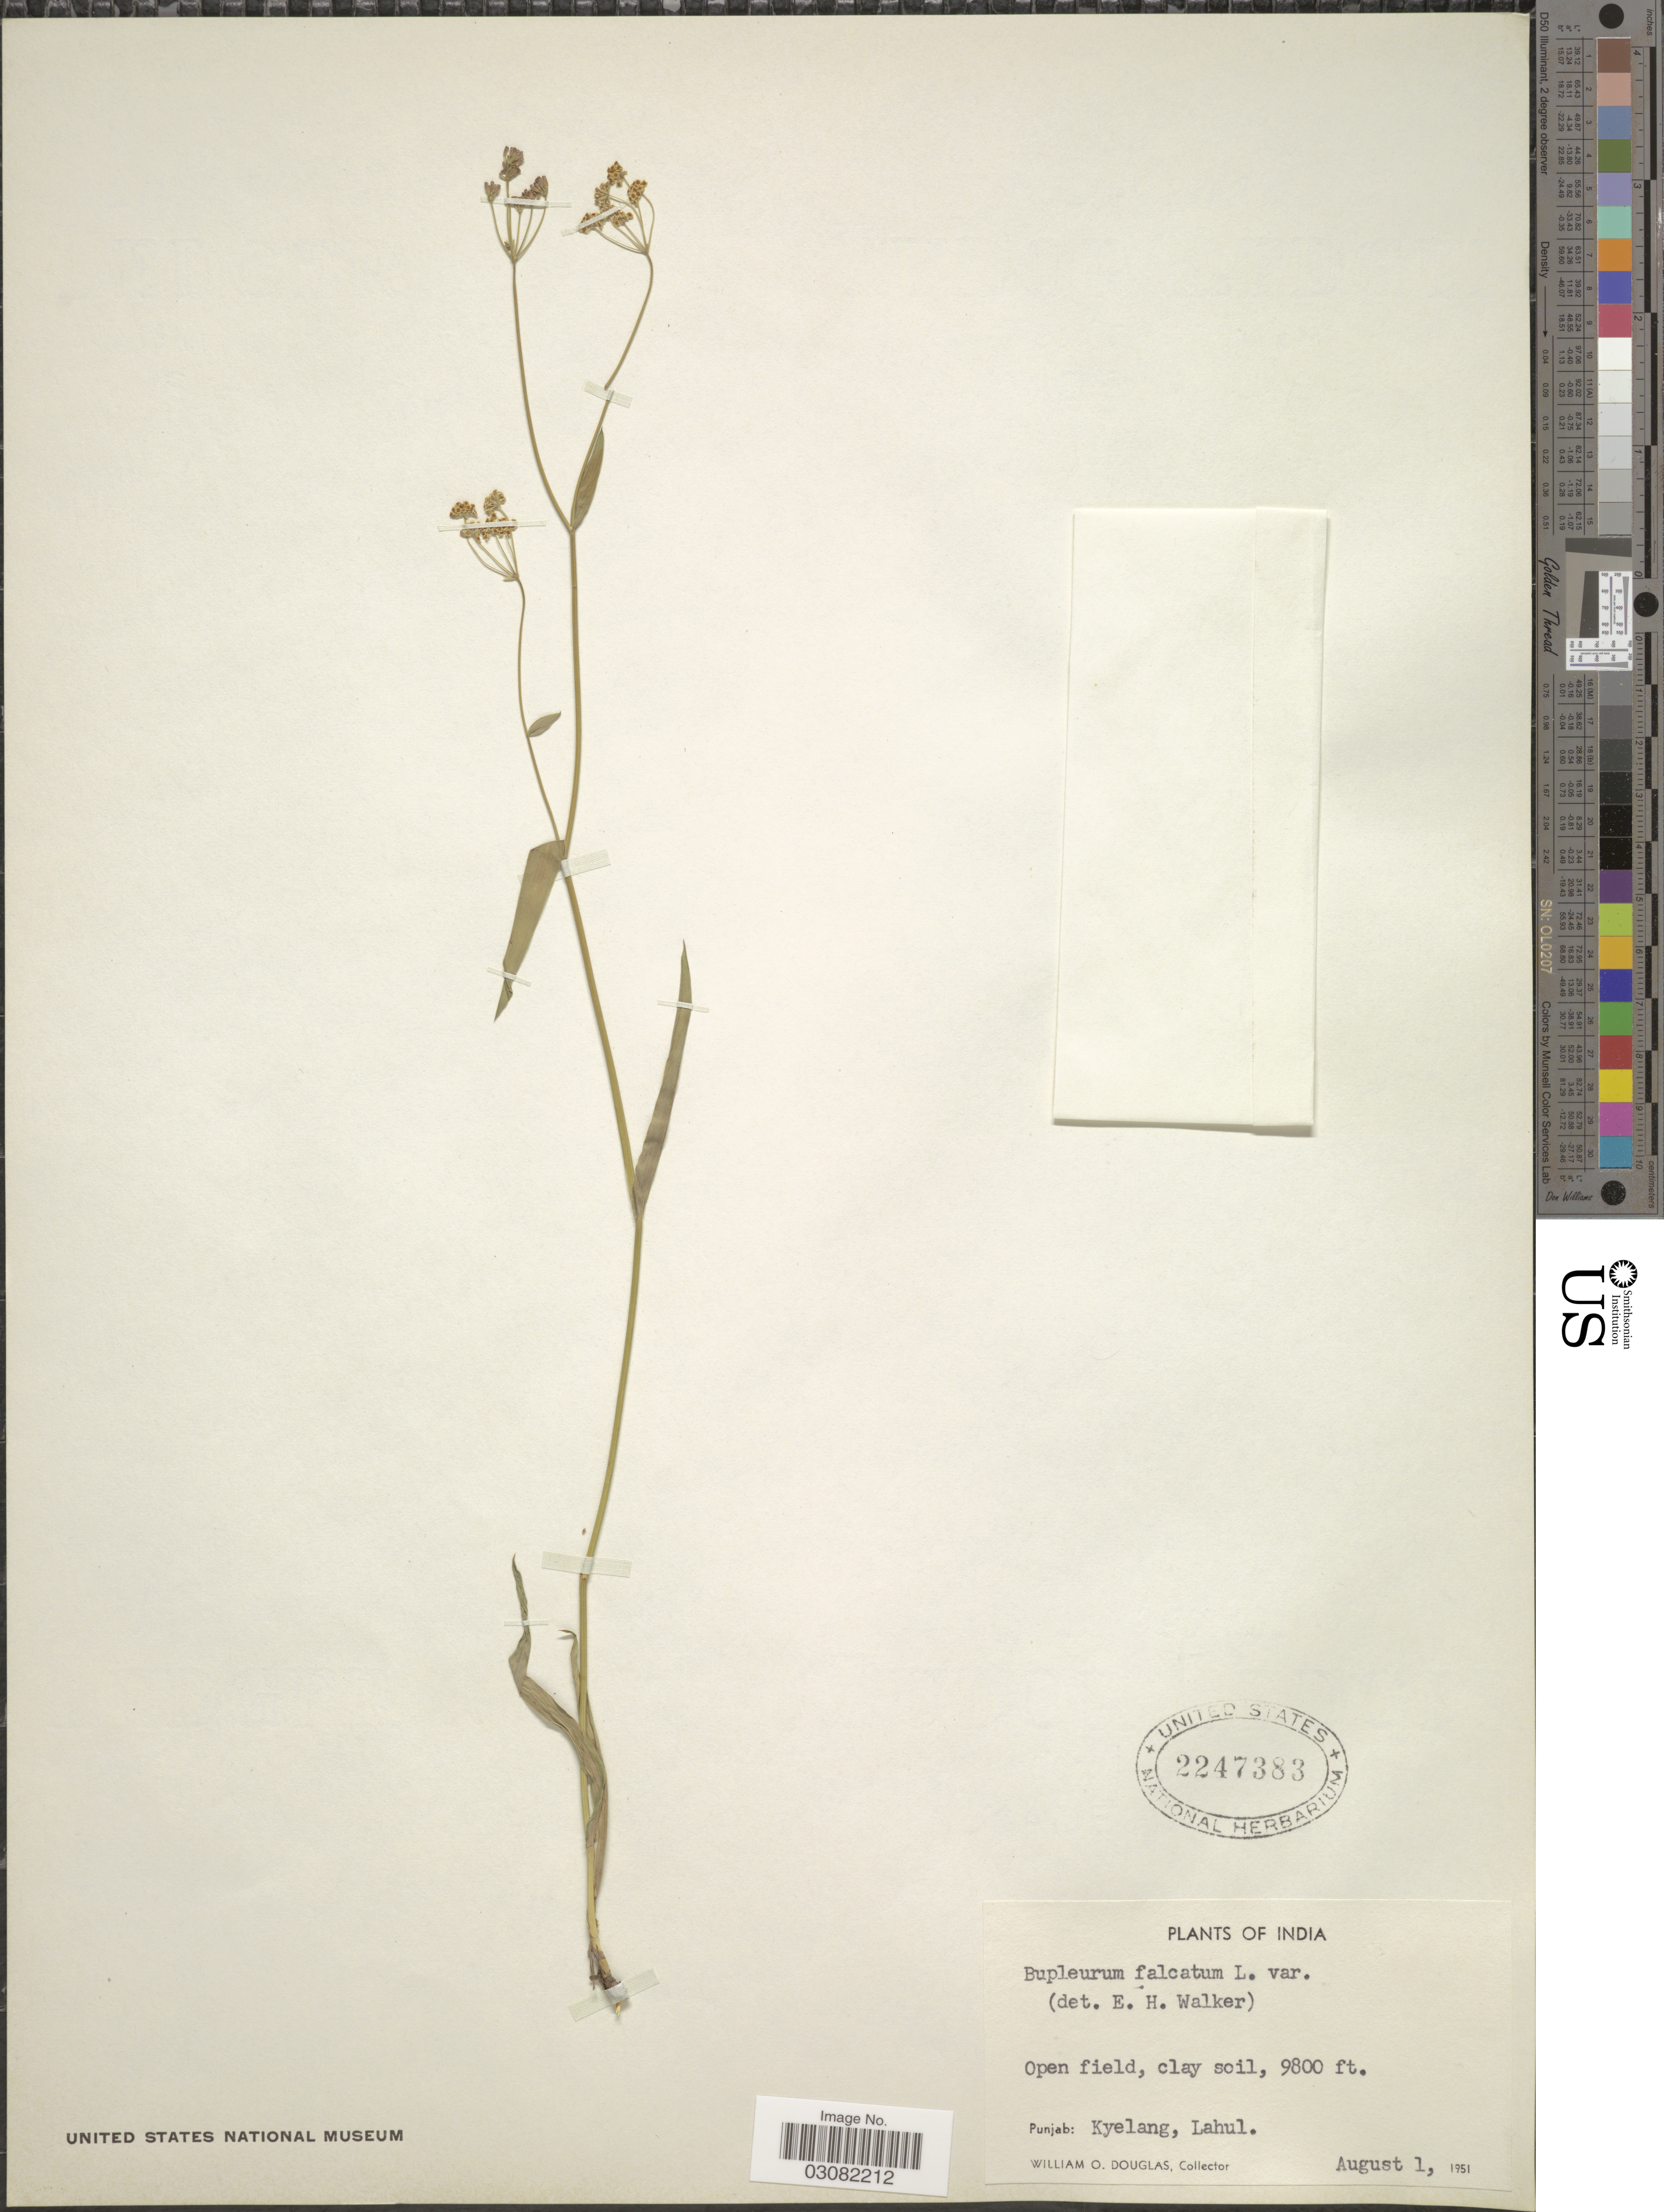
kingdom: Plantae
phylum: Tracheophyta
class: Magnoliopsida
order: Apiales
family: Apiaceae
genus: Bupleurum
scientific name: Bupleurum falcatum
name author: L.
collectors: W. Douglas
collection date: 1951-08-01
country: India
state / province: Punjab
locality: Punjab: Kyelang, Lahul.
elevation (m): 2987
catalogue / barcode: US 2247383